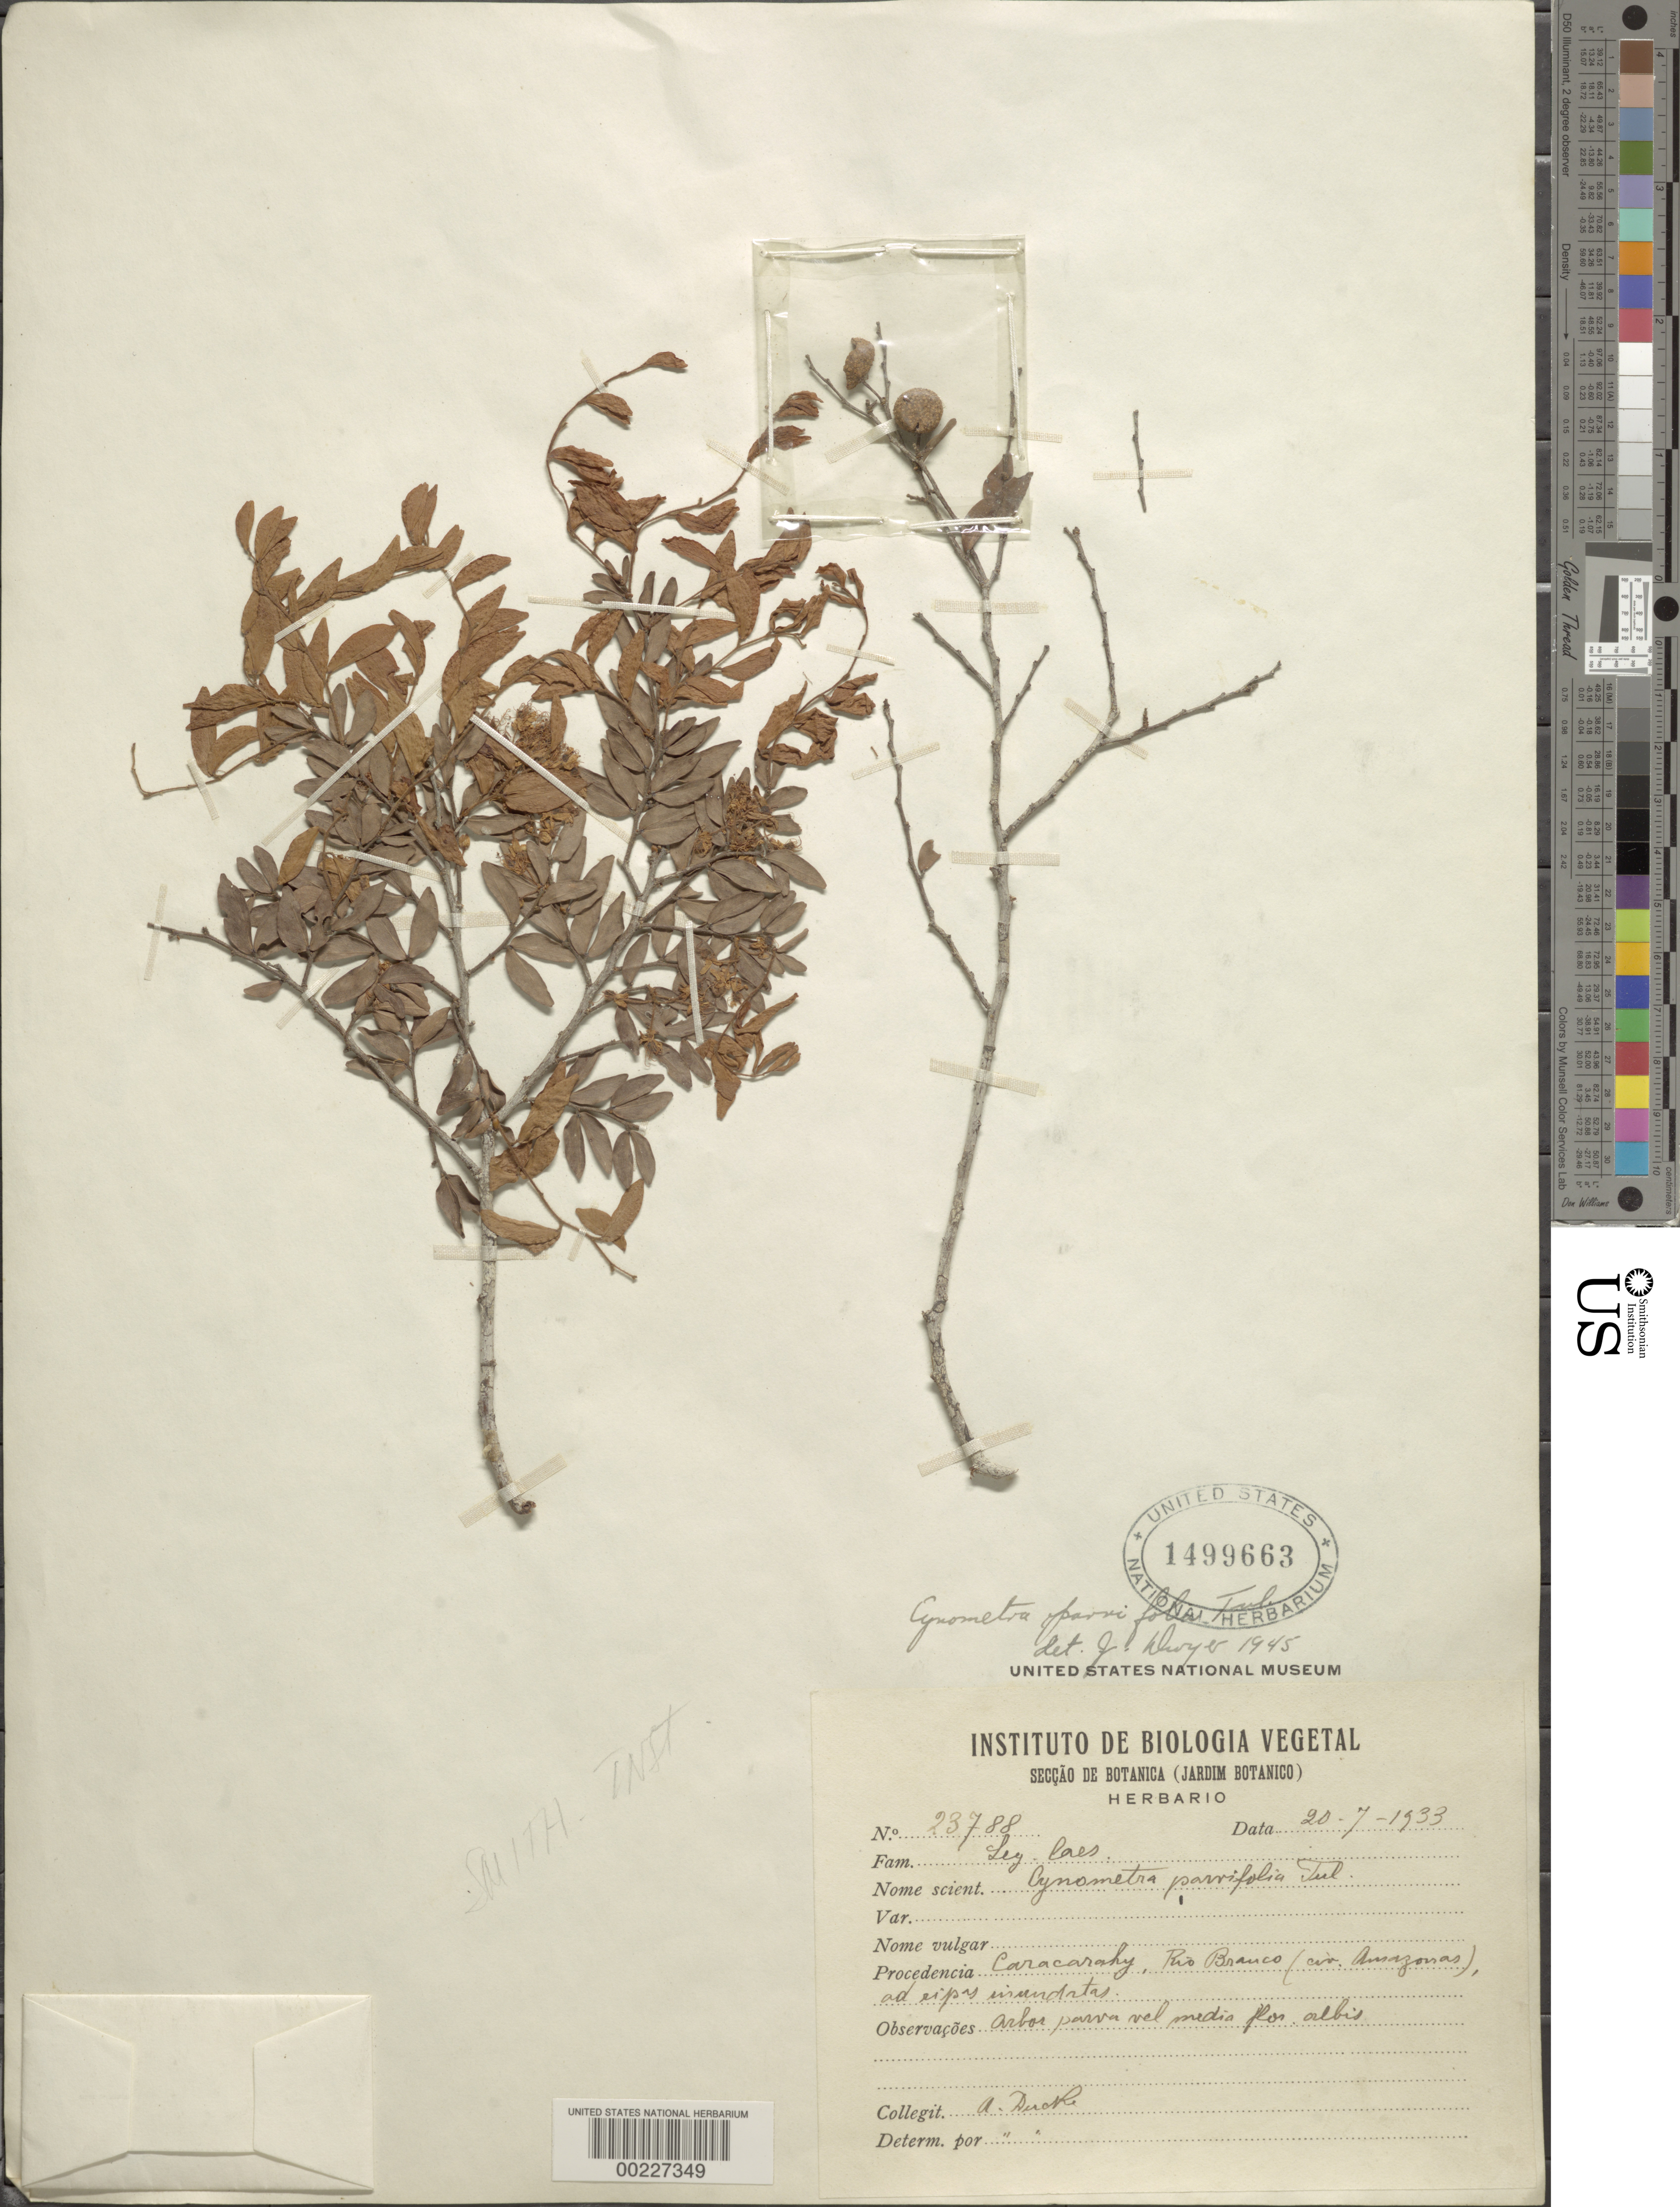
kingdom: Plantae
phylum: Tracheophyta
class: Magnoliopsida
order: Fabales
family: Fabaceae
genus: Cynometra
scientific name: Cynometra parvifolia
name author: Tul.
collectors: A. Ducke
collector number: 23788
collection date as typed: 20 Jul 1933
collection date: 1933-07-20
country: Venezuela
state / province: Amazonas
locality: Caracarahy, Rio Branco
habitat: Flooded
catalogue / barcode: US 1499663